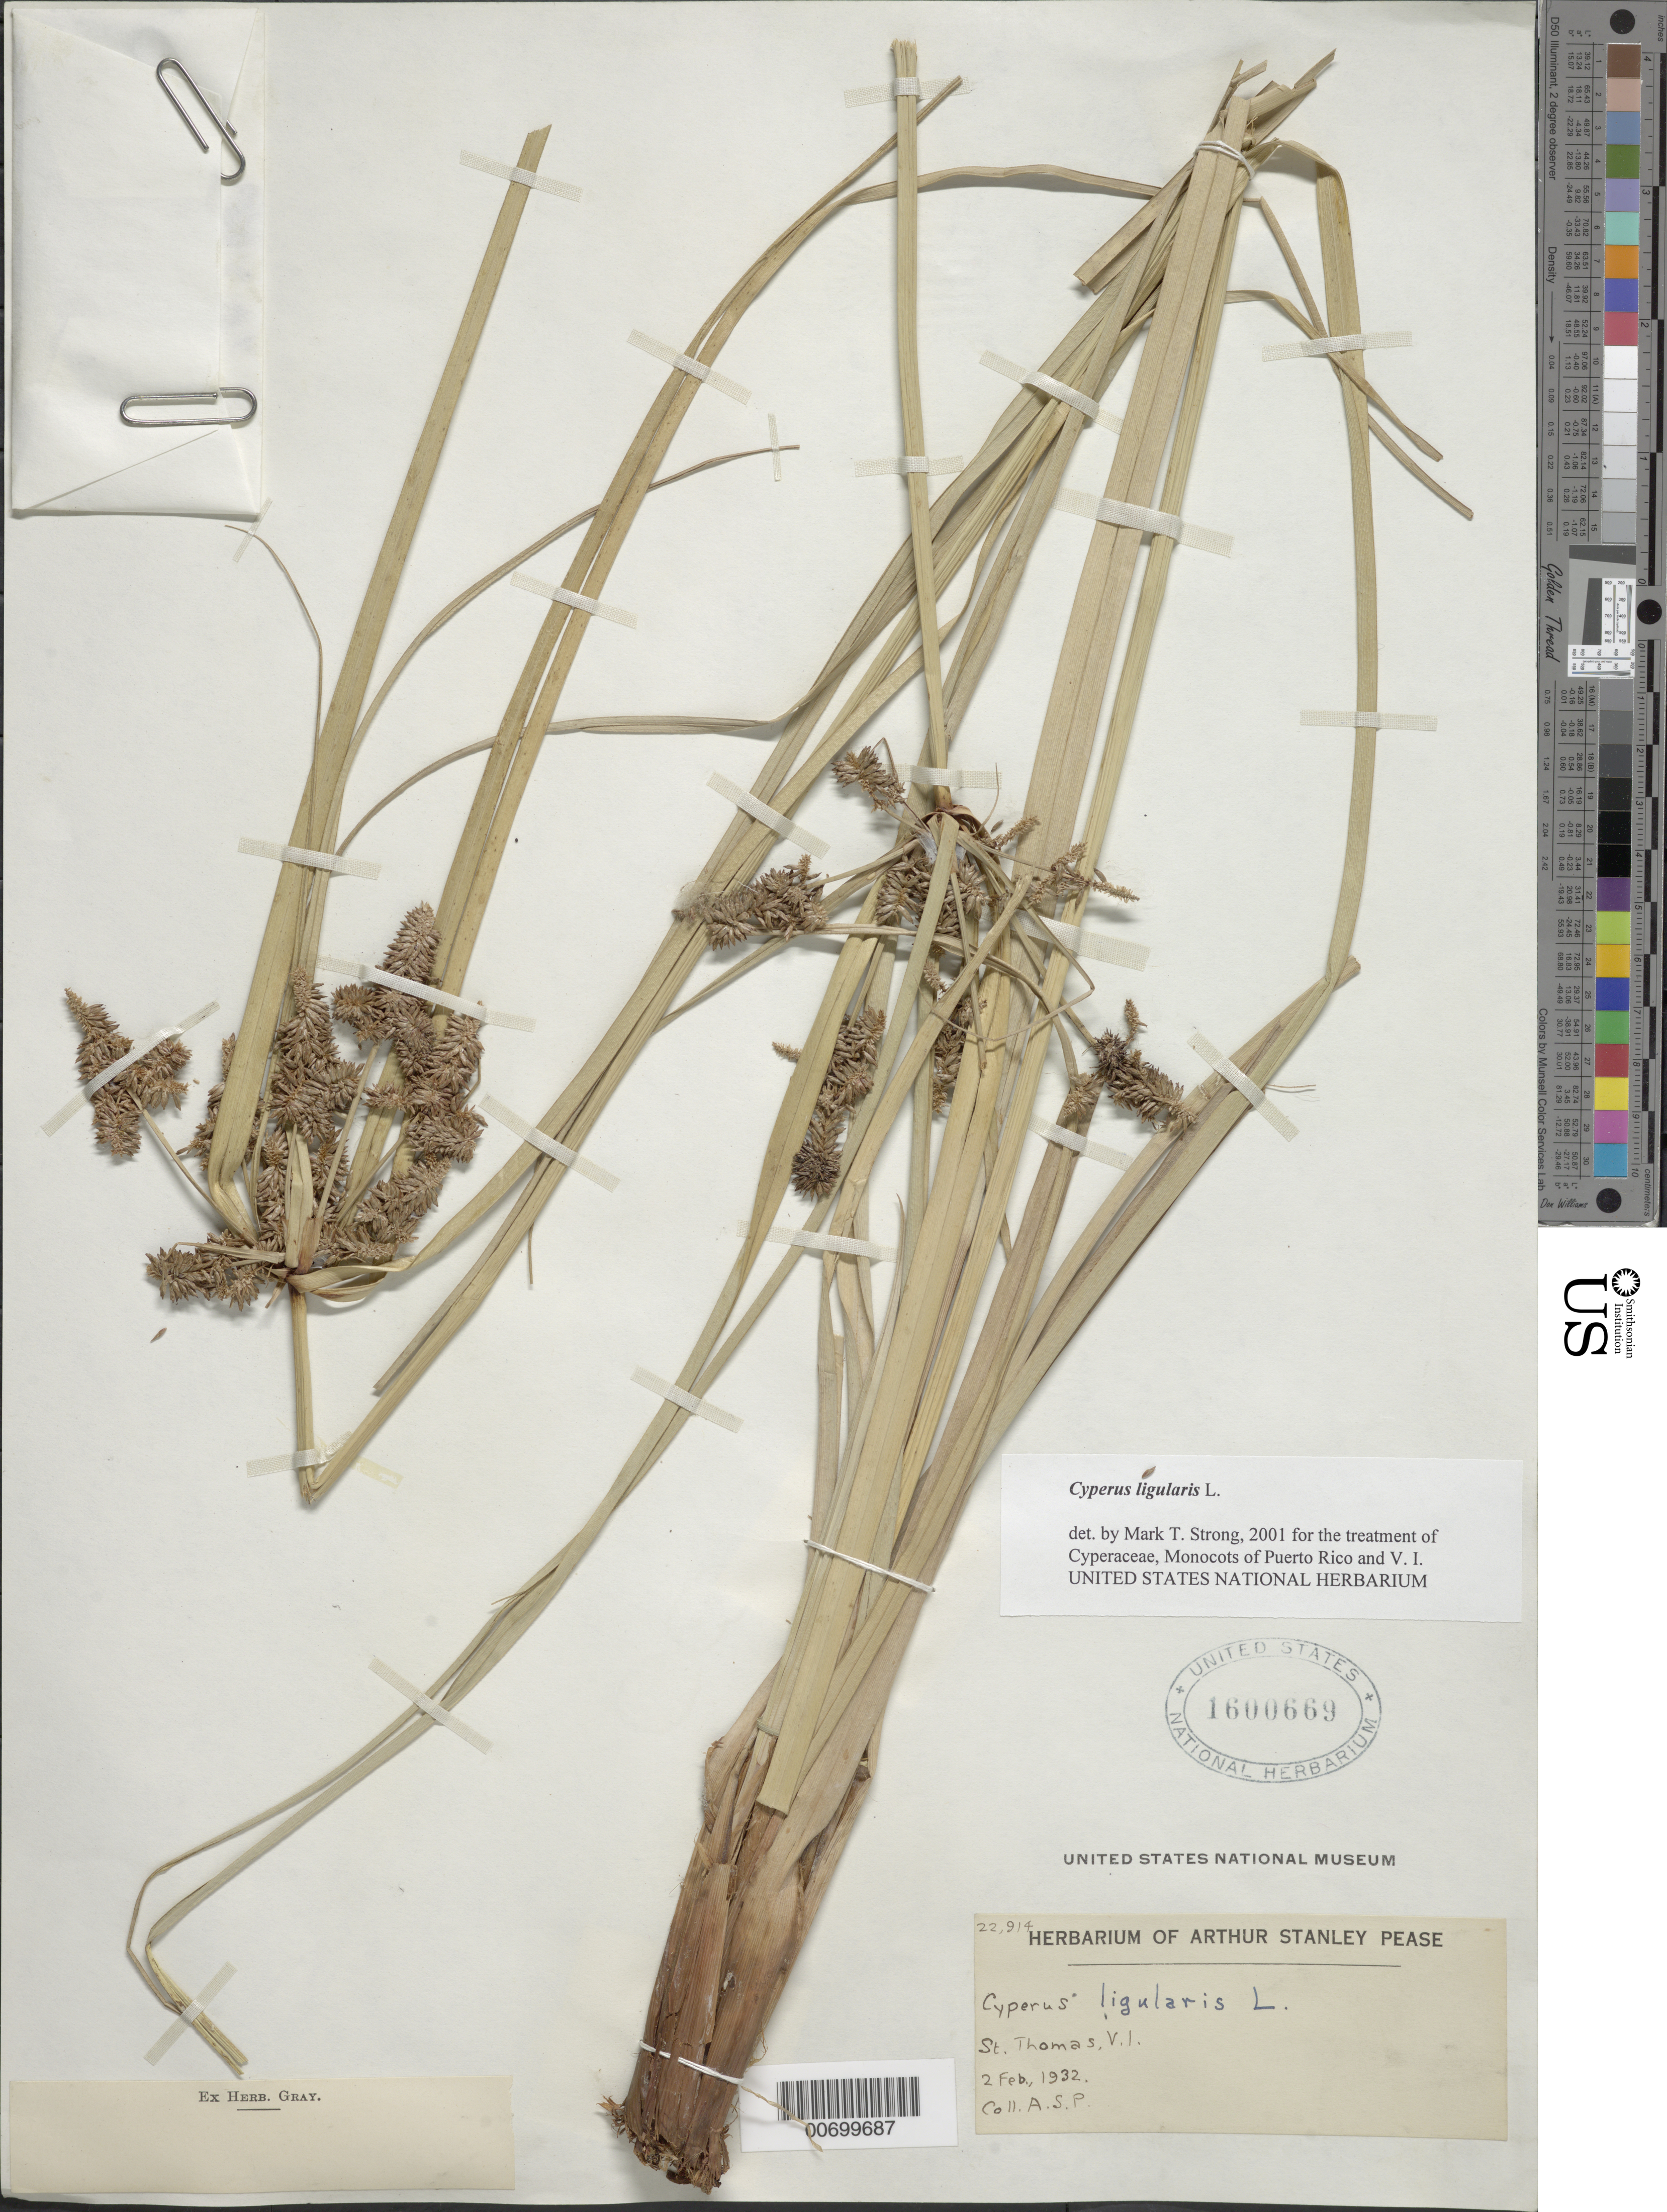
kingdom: Plantae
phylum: Tracheophyta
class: Liliopsida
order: Poales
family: Cyperaceae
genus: Cyperus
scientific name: Cyperus ligularis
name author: L.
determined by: Strong, M. T., (US), Smithsonian Institution - National Museum of Natural History (UNITED STATES)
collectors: A. S. Pease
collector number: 22914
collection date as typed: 02 Feb 1932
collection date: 1932-02-02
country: U.S. Virgin Islands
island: St. Thomas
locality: St. Thomas.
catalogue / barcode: US 1600669